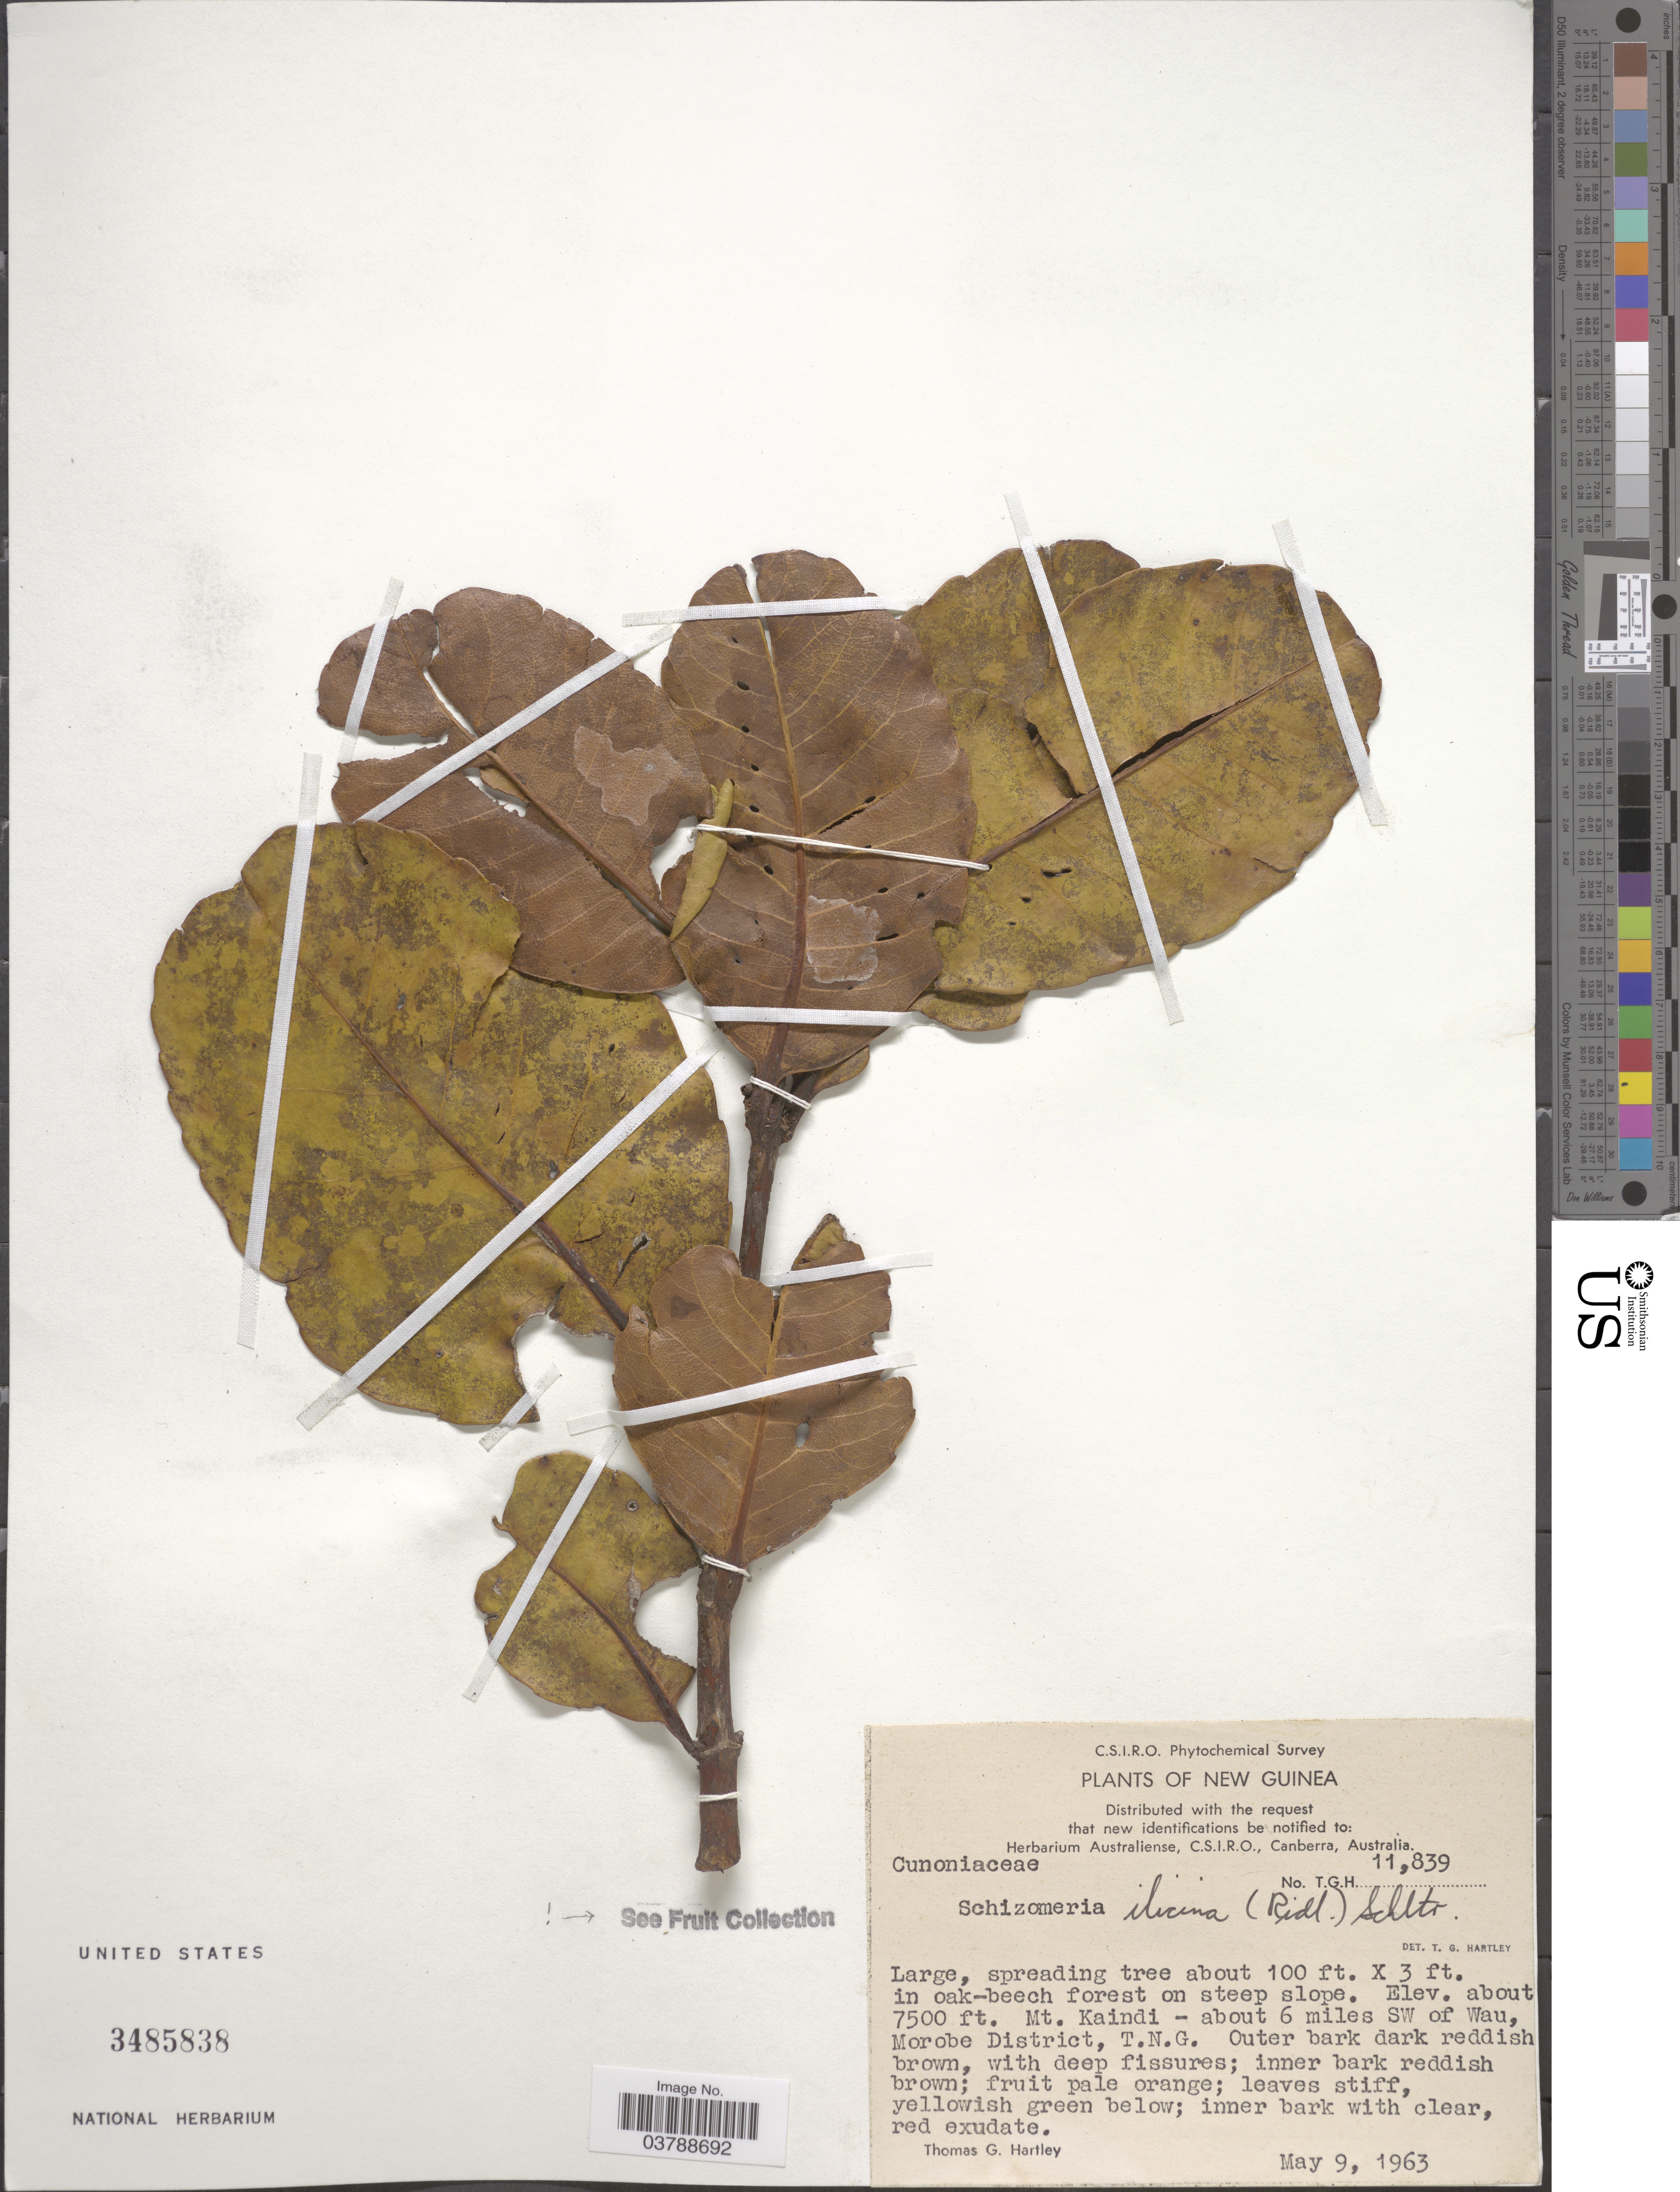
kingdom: Plantae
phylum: Tracheophyta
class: Magnoliopsida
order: Oxalidales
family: Cunoniaceae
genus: Schizomeria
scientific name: Schizomeria iliciana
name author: (Ridl.) Schltr.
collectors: T. G. Hartley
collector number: TGH11839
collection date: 1963-05-09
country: Papua New Guinea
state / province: Morobe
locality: New Guinea. Mt. Kaindi - about 6 miles SW of Wau, Morobe District, T.N.G.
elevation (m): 2286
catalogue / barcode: US 3485838